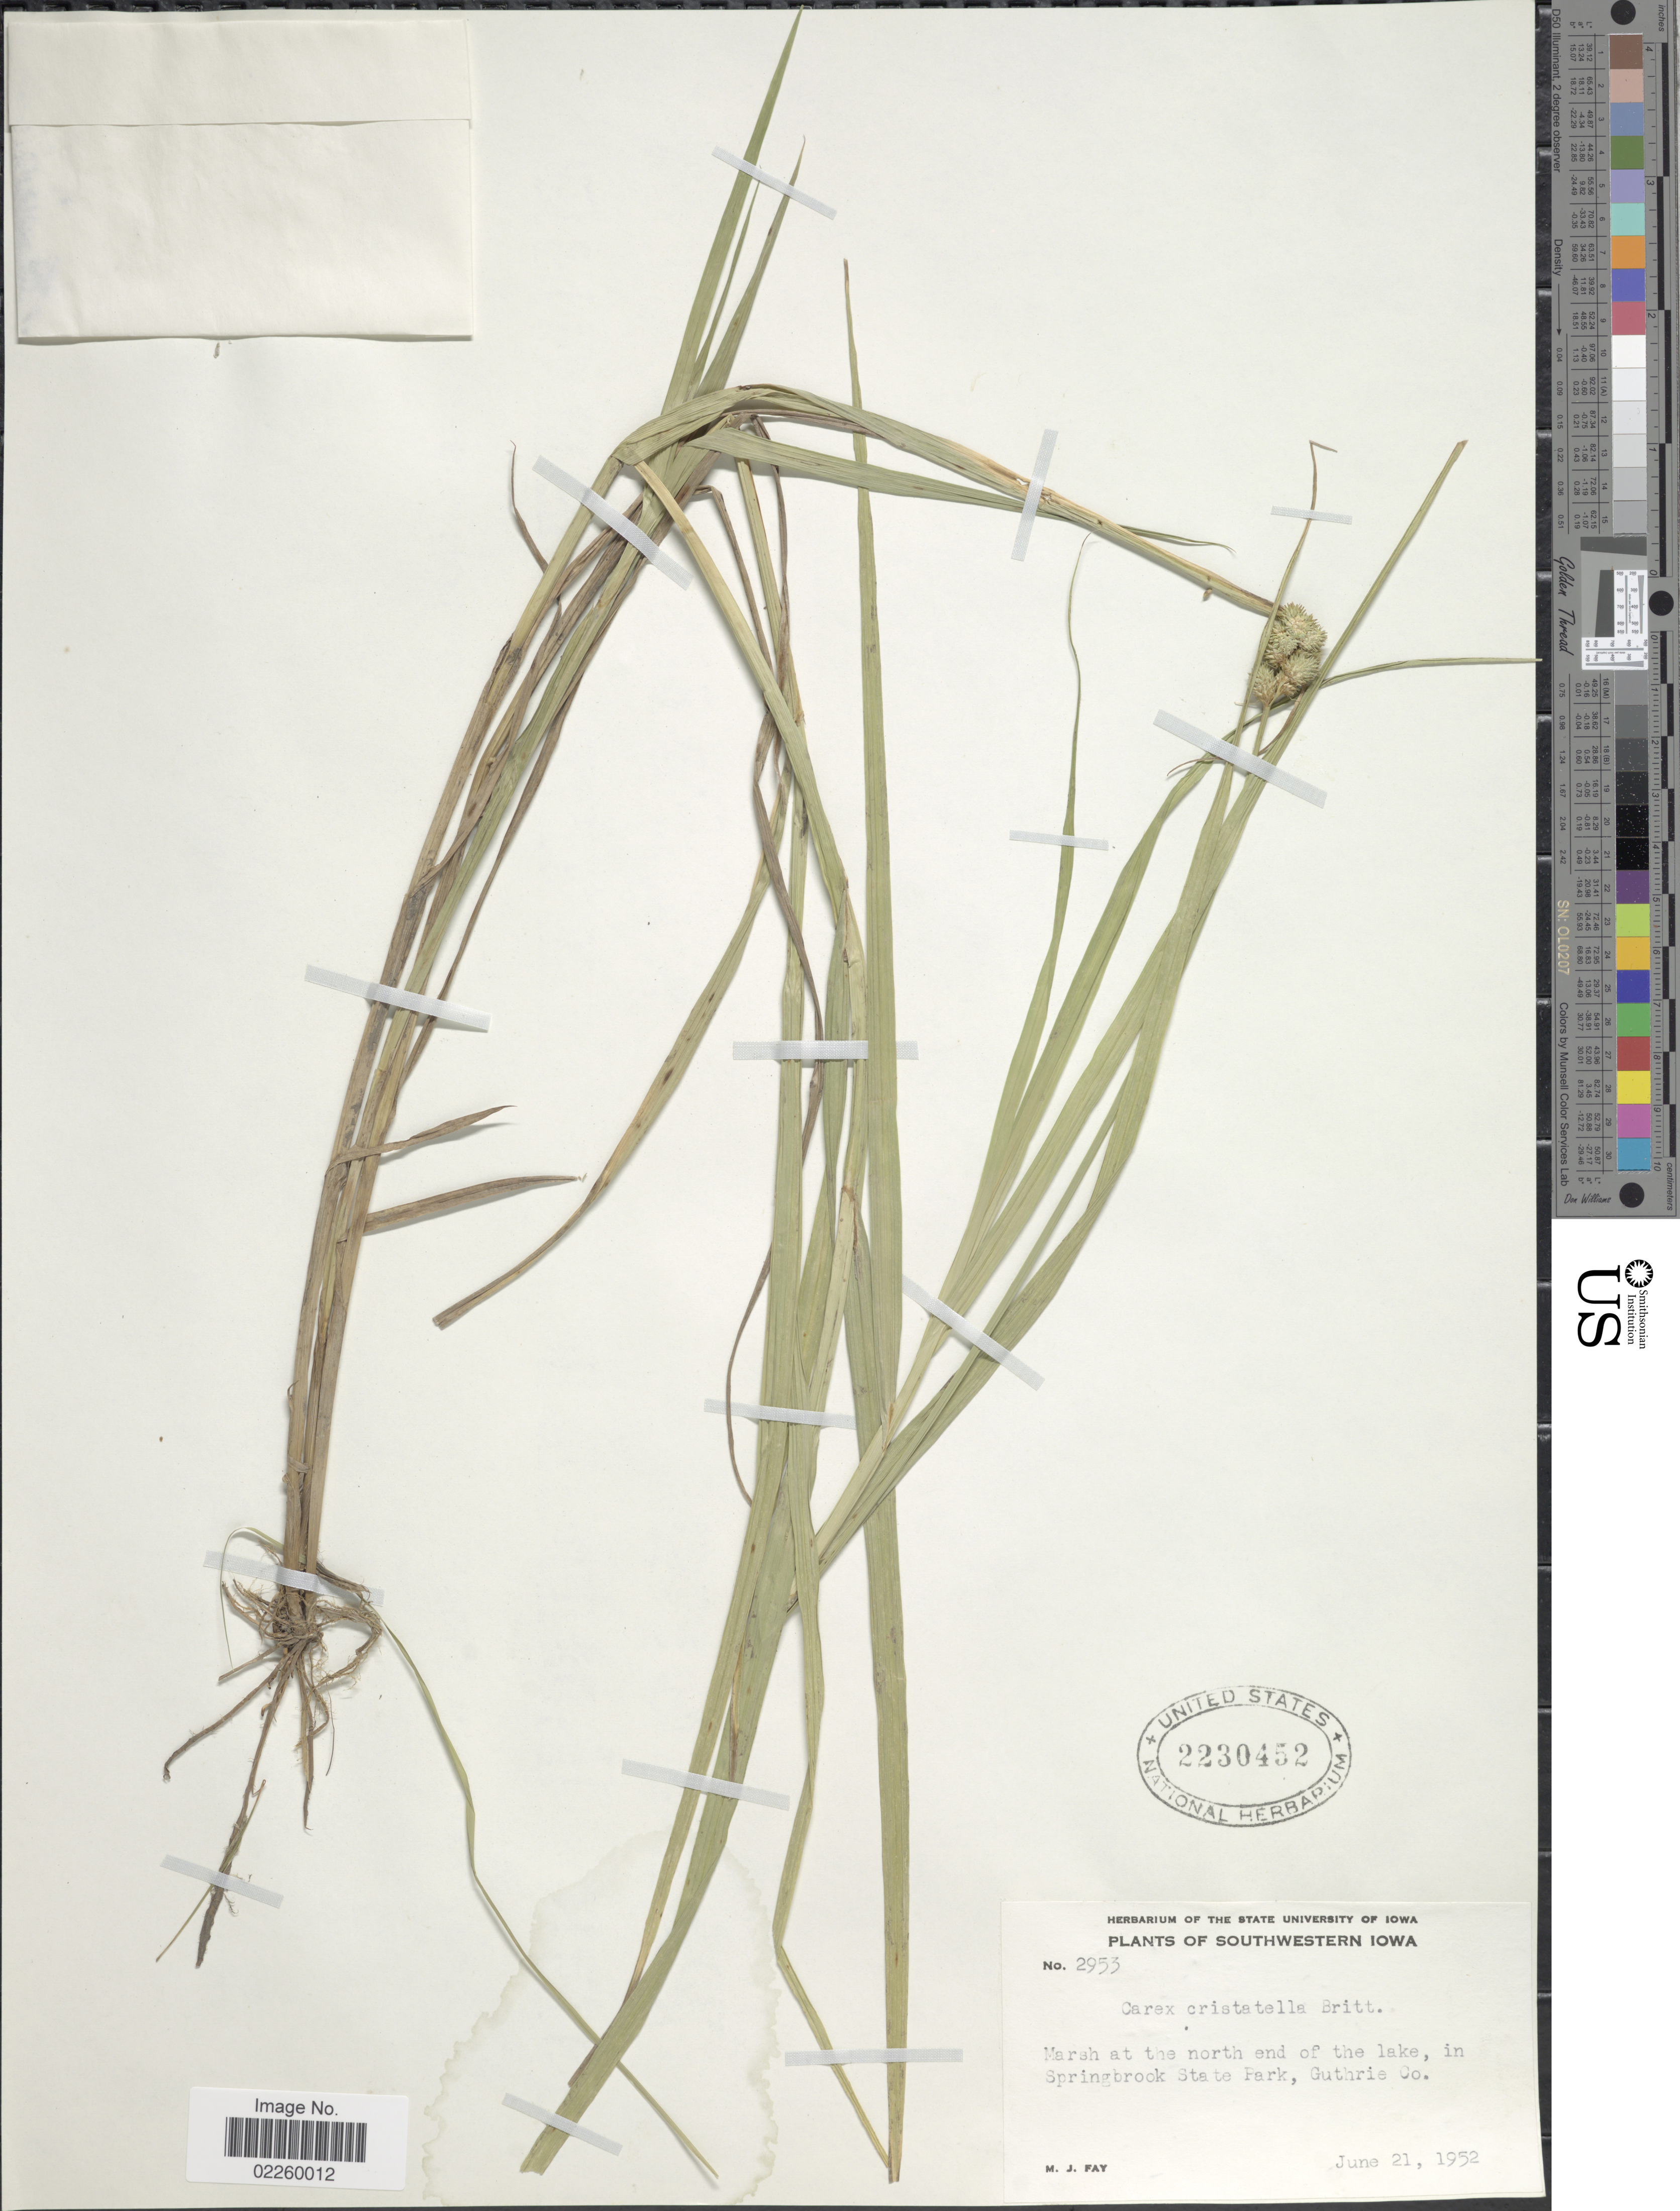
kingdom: Plantae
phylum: Tracheophyta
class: Liliopsida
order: Poales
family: Cyperaceae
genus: Carex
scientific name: Carex cristatella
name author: Britton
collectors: M. Fay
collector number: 2953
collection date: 1952-06-21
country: United States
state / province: Iowa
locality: Southwestern Iowa, Marsh at the north end of The Lake, in Springbrook State Park, Guthrie Co.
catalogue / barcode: US 2230452